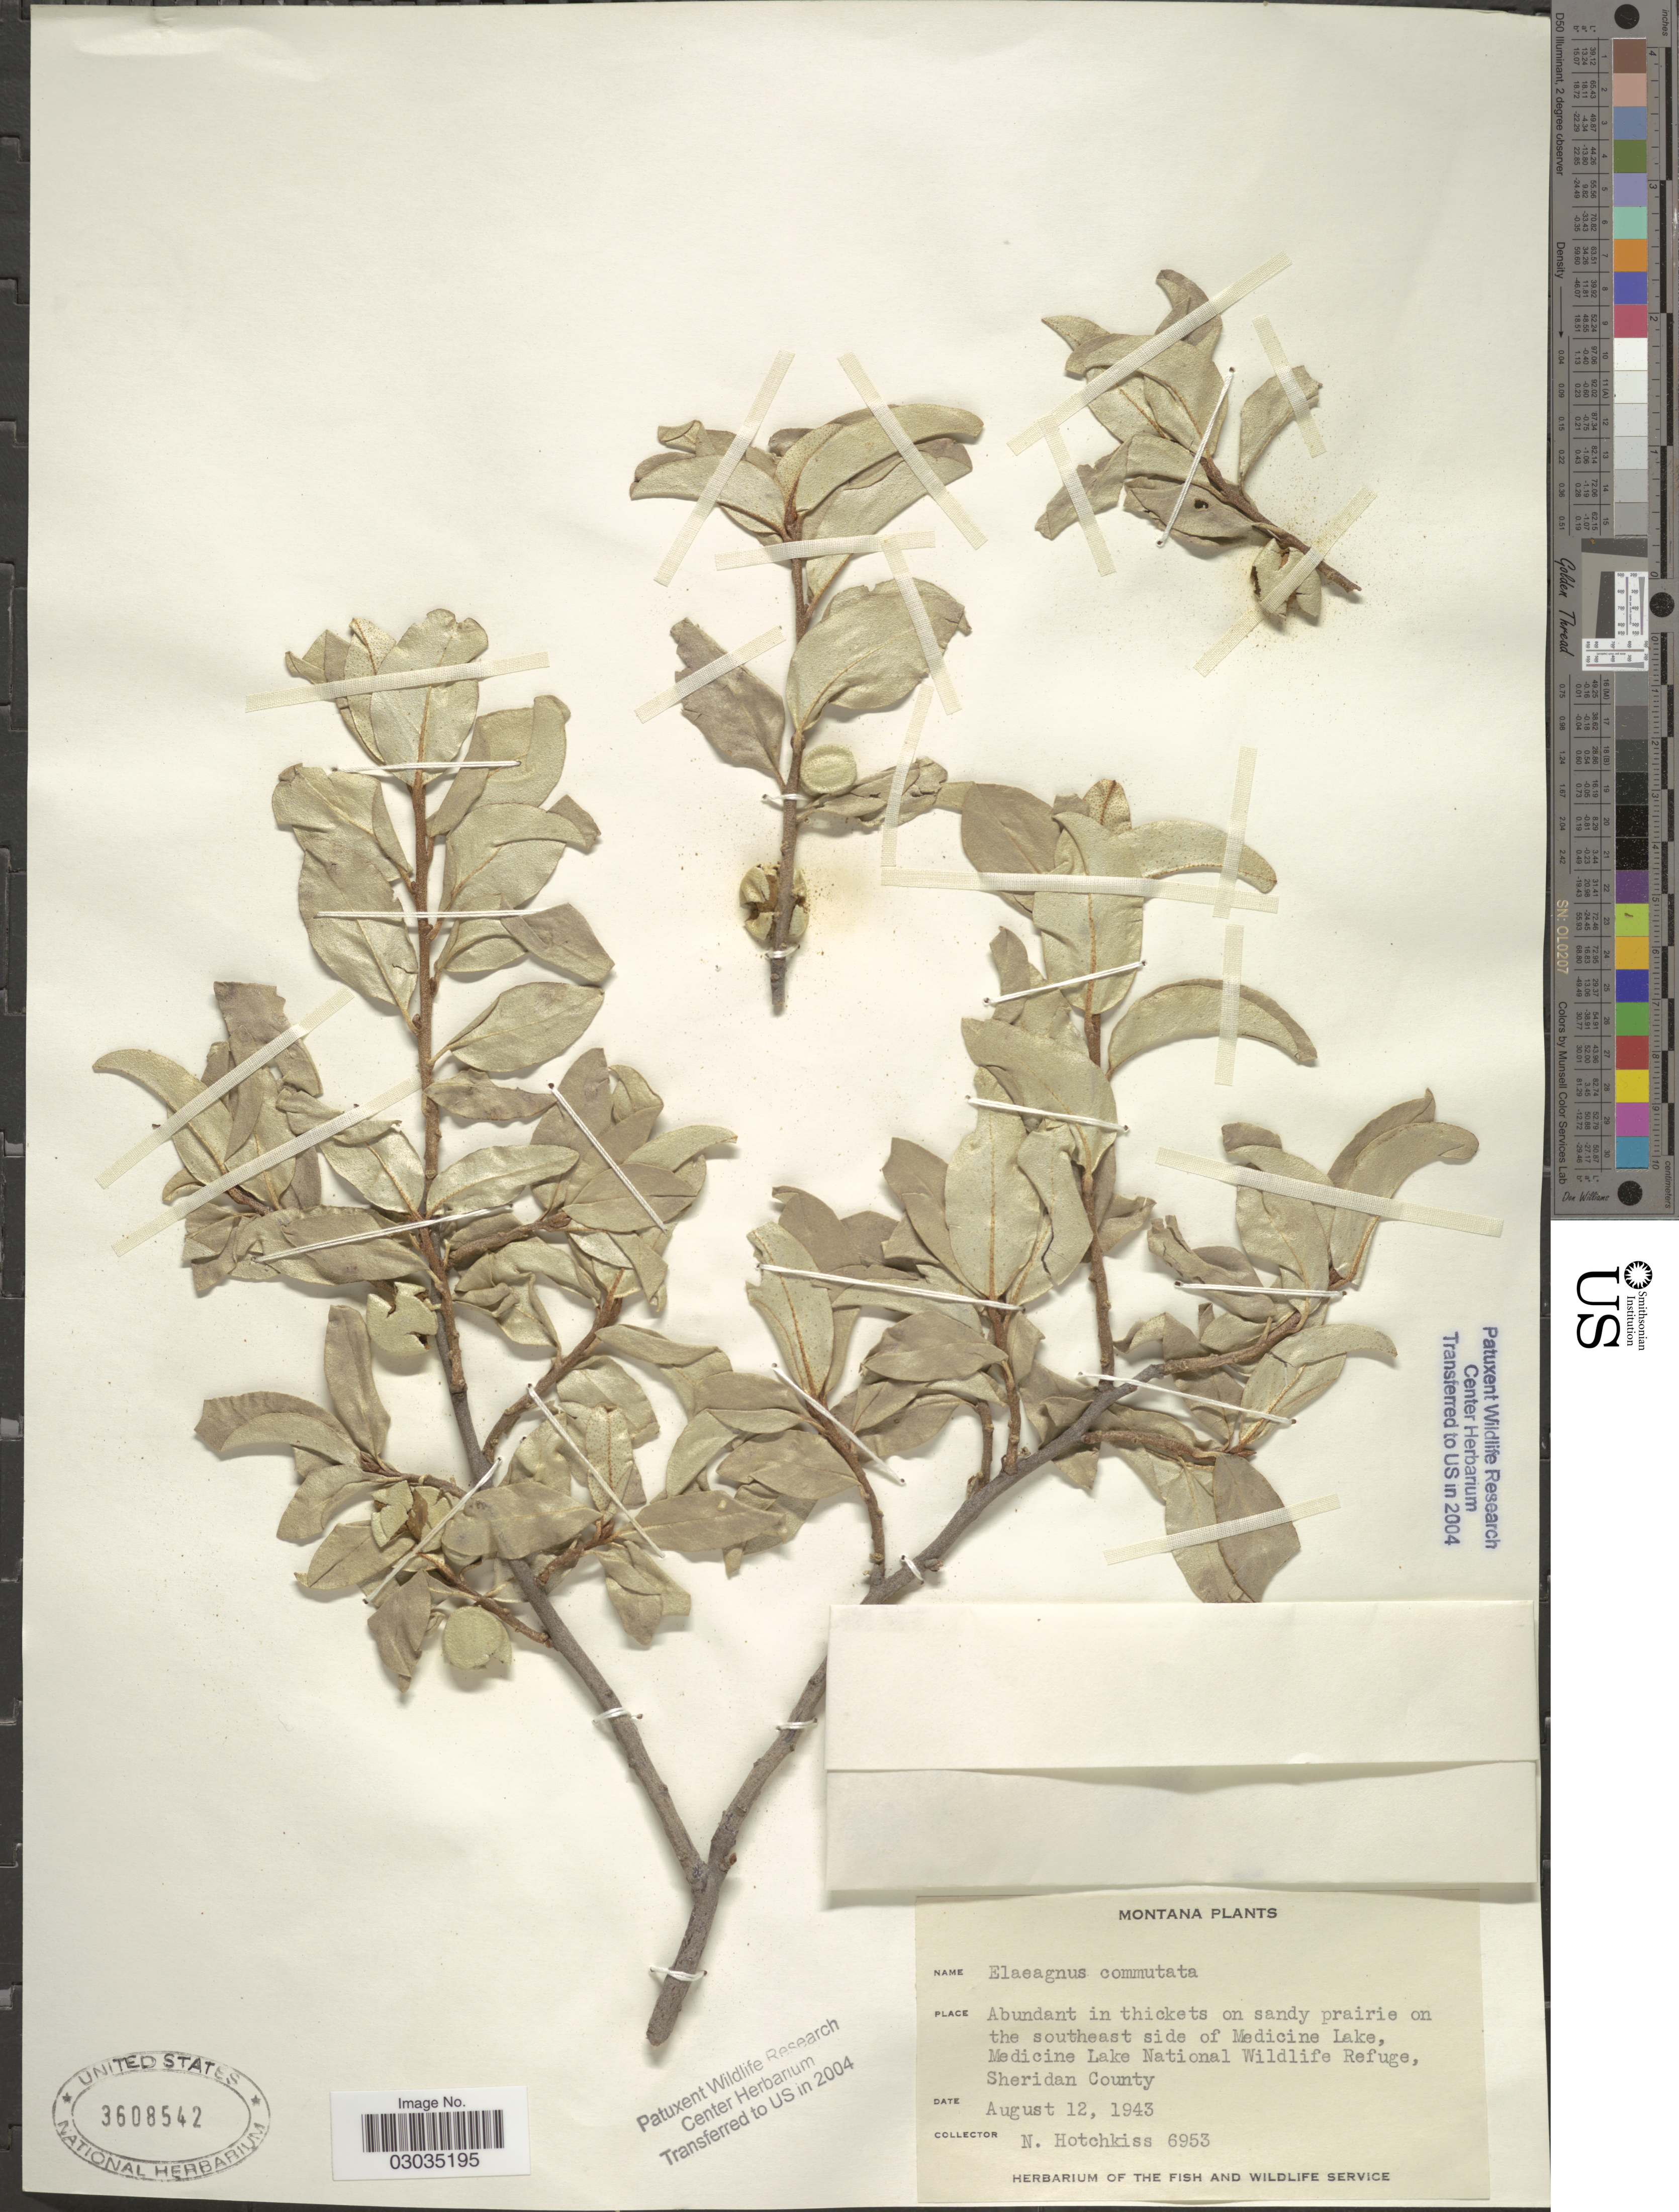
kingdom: Plantae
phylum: Tracheophyta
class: Magnoliopsida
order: Rosales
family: Elaeagnaceae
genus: Elaeagnus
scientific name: Elaeagnus commutata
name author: Bernh. ex Rydb.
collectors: N. Hotchkiss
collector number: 6953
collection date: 1943-08-12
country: United States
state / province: Montana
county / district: Sheridan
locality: Abundant in thickets on sandy prairie on the southeast side of Medicine Lake, Medicine Lake National Wildlife Refuge.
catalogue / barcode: US 3608542